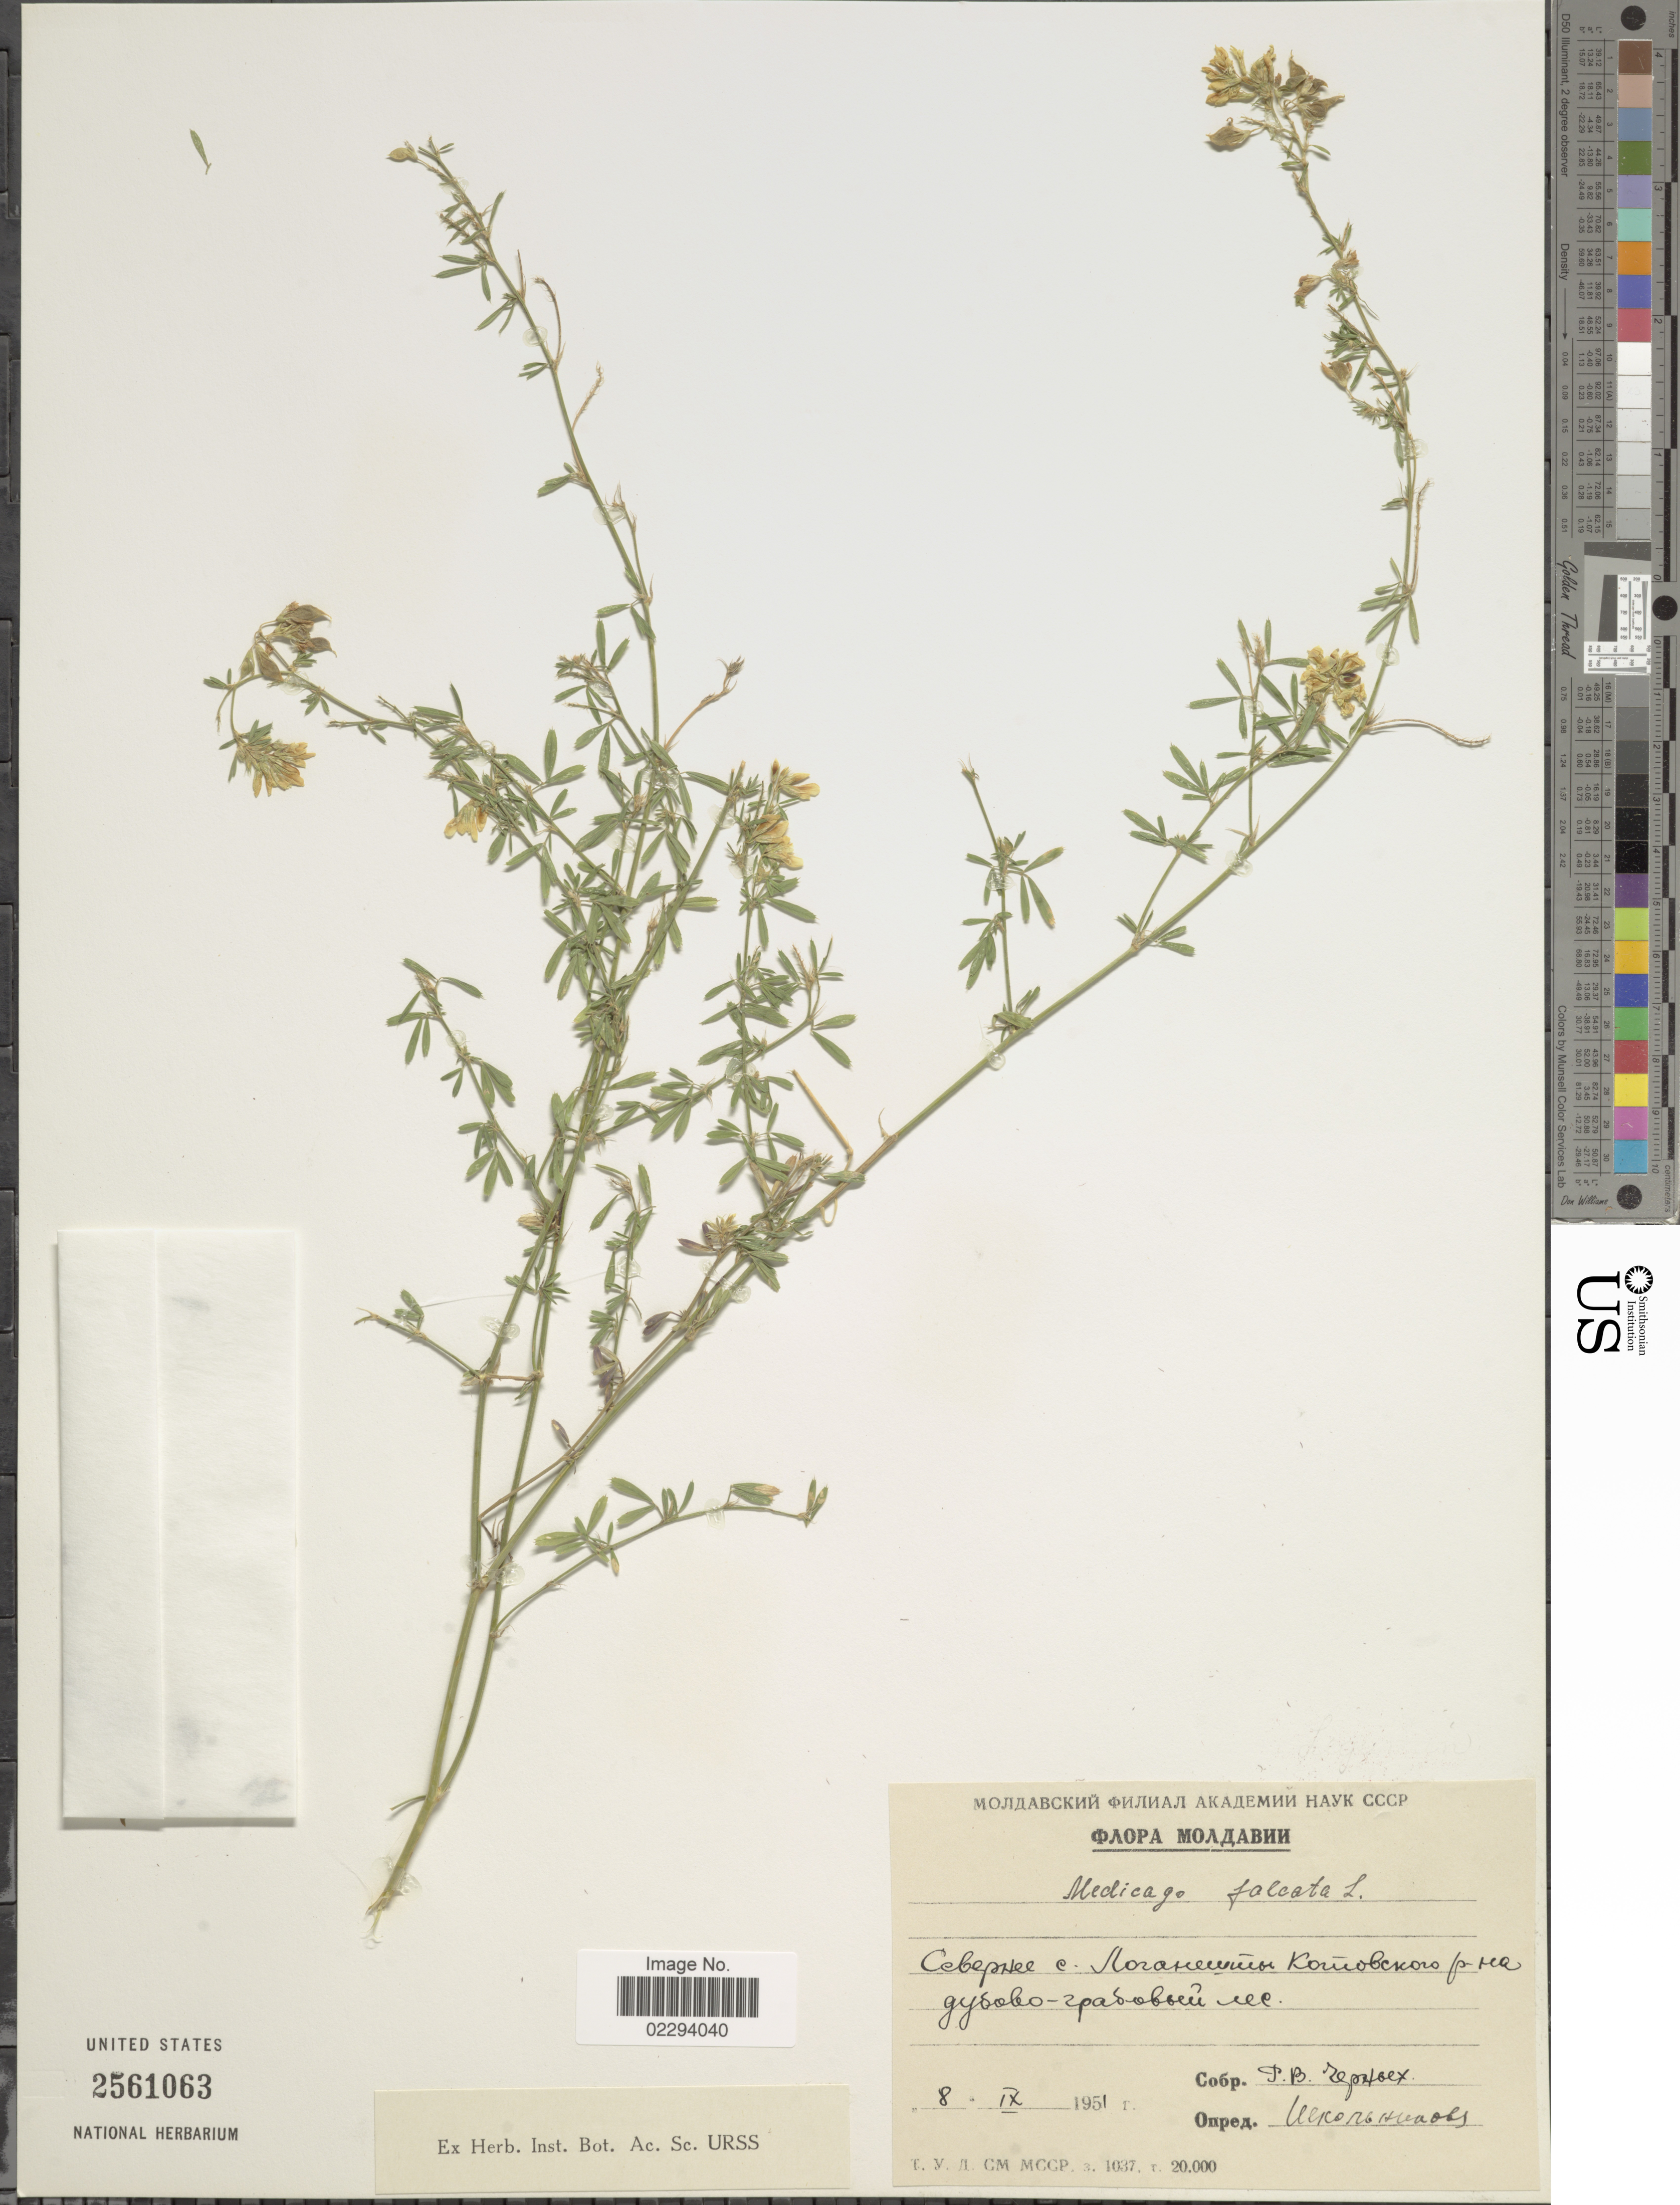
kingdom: Plantae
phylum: Tracheophyta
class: Magnoliopsida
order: Fabales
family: Fabaceae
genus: Medicago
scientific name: Medicago falcata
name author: L.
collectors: R. Chernykh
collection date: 1951-09-08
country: Moldova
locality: Cotovscoe, N of Loganeshty village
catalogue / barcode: US 2561063